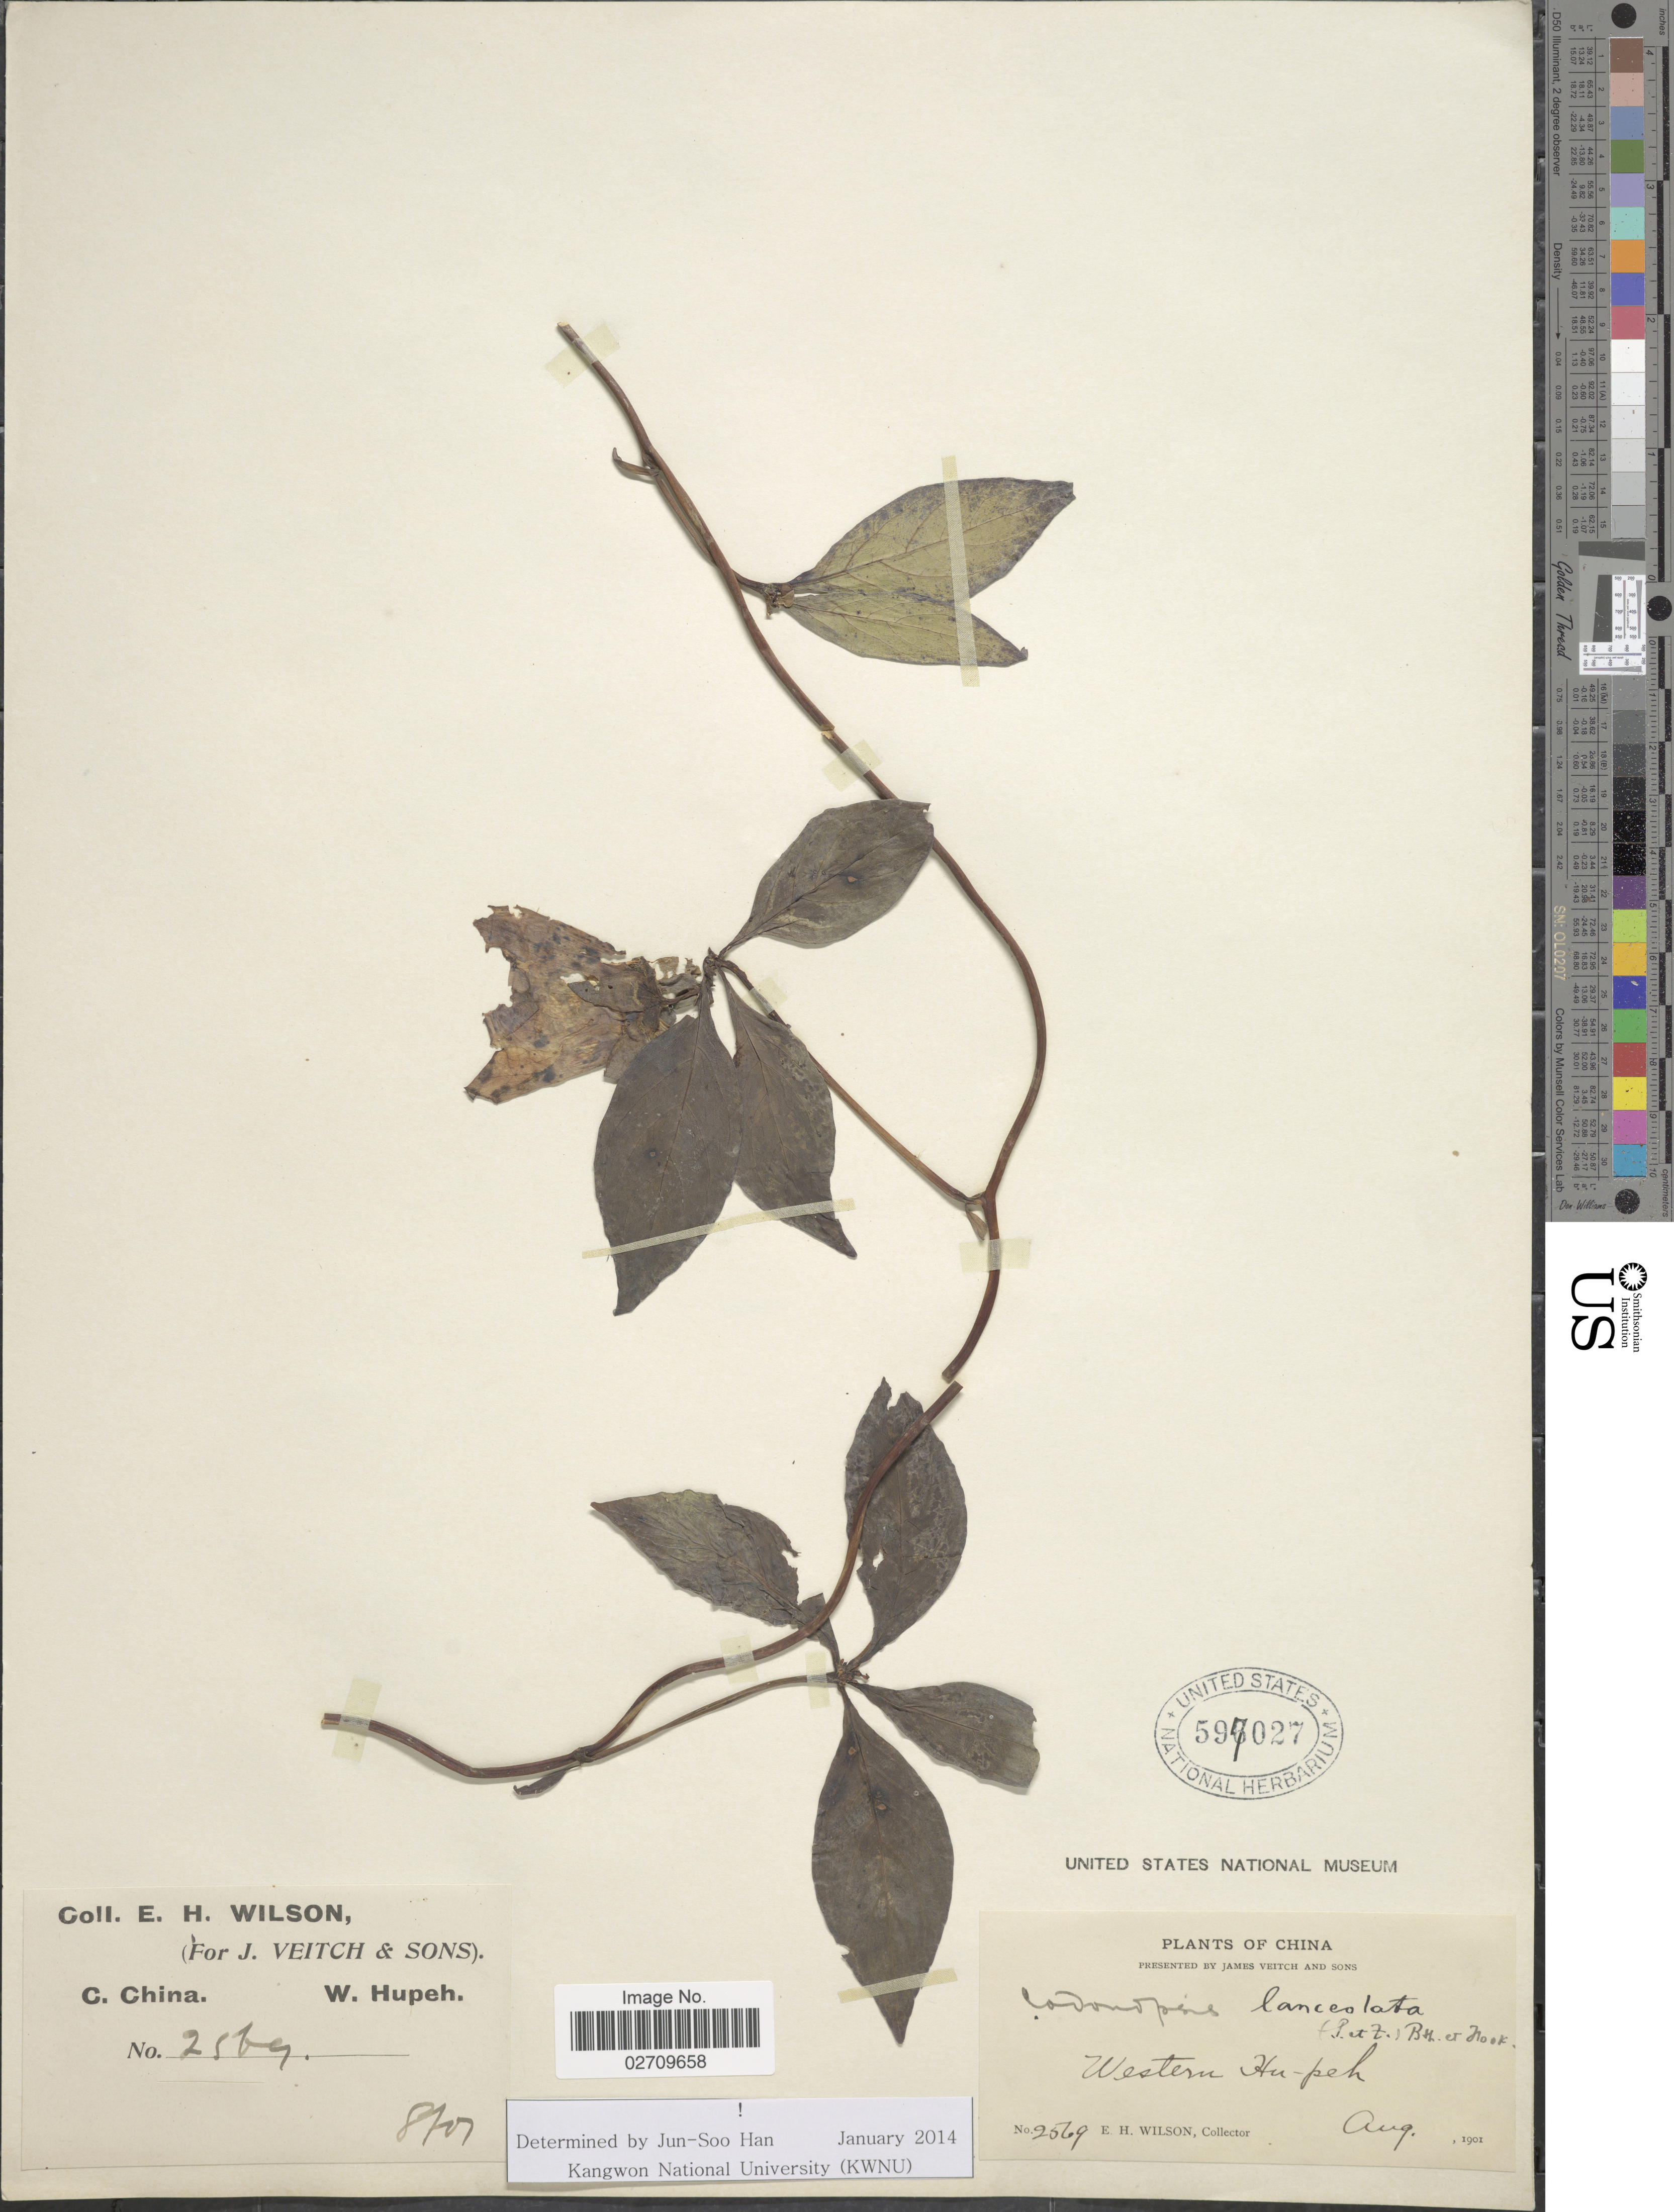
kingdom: Plantae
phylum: Tracheophyta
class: Magnoliopsida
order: Asterales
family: Campanulaceae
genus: Codonopsis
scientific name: Codonopsis lanceolata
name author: (Siebold & Zucc.) Benth. & Hook. f. ex Trautv.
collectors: E. Wilson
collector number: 2569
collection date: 1901-08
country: China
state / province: Hubei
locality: Western Hupeh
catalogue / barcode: US 597027